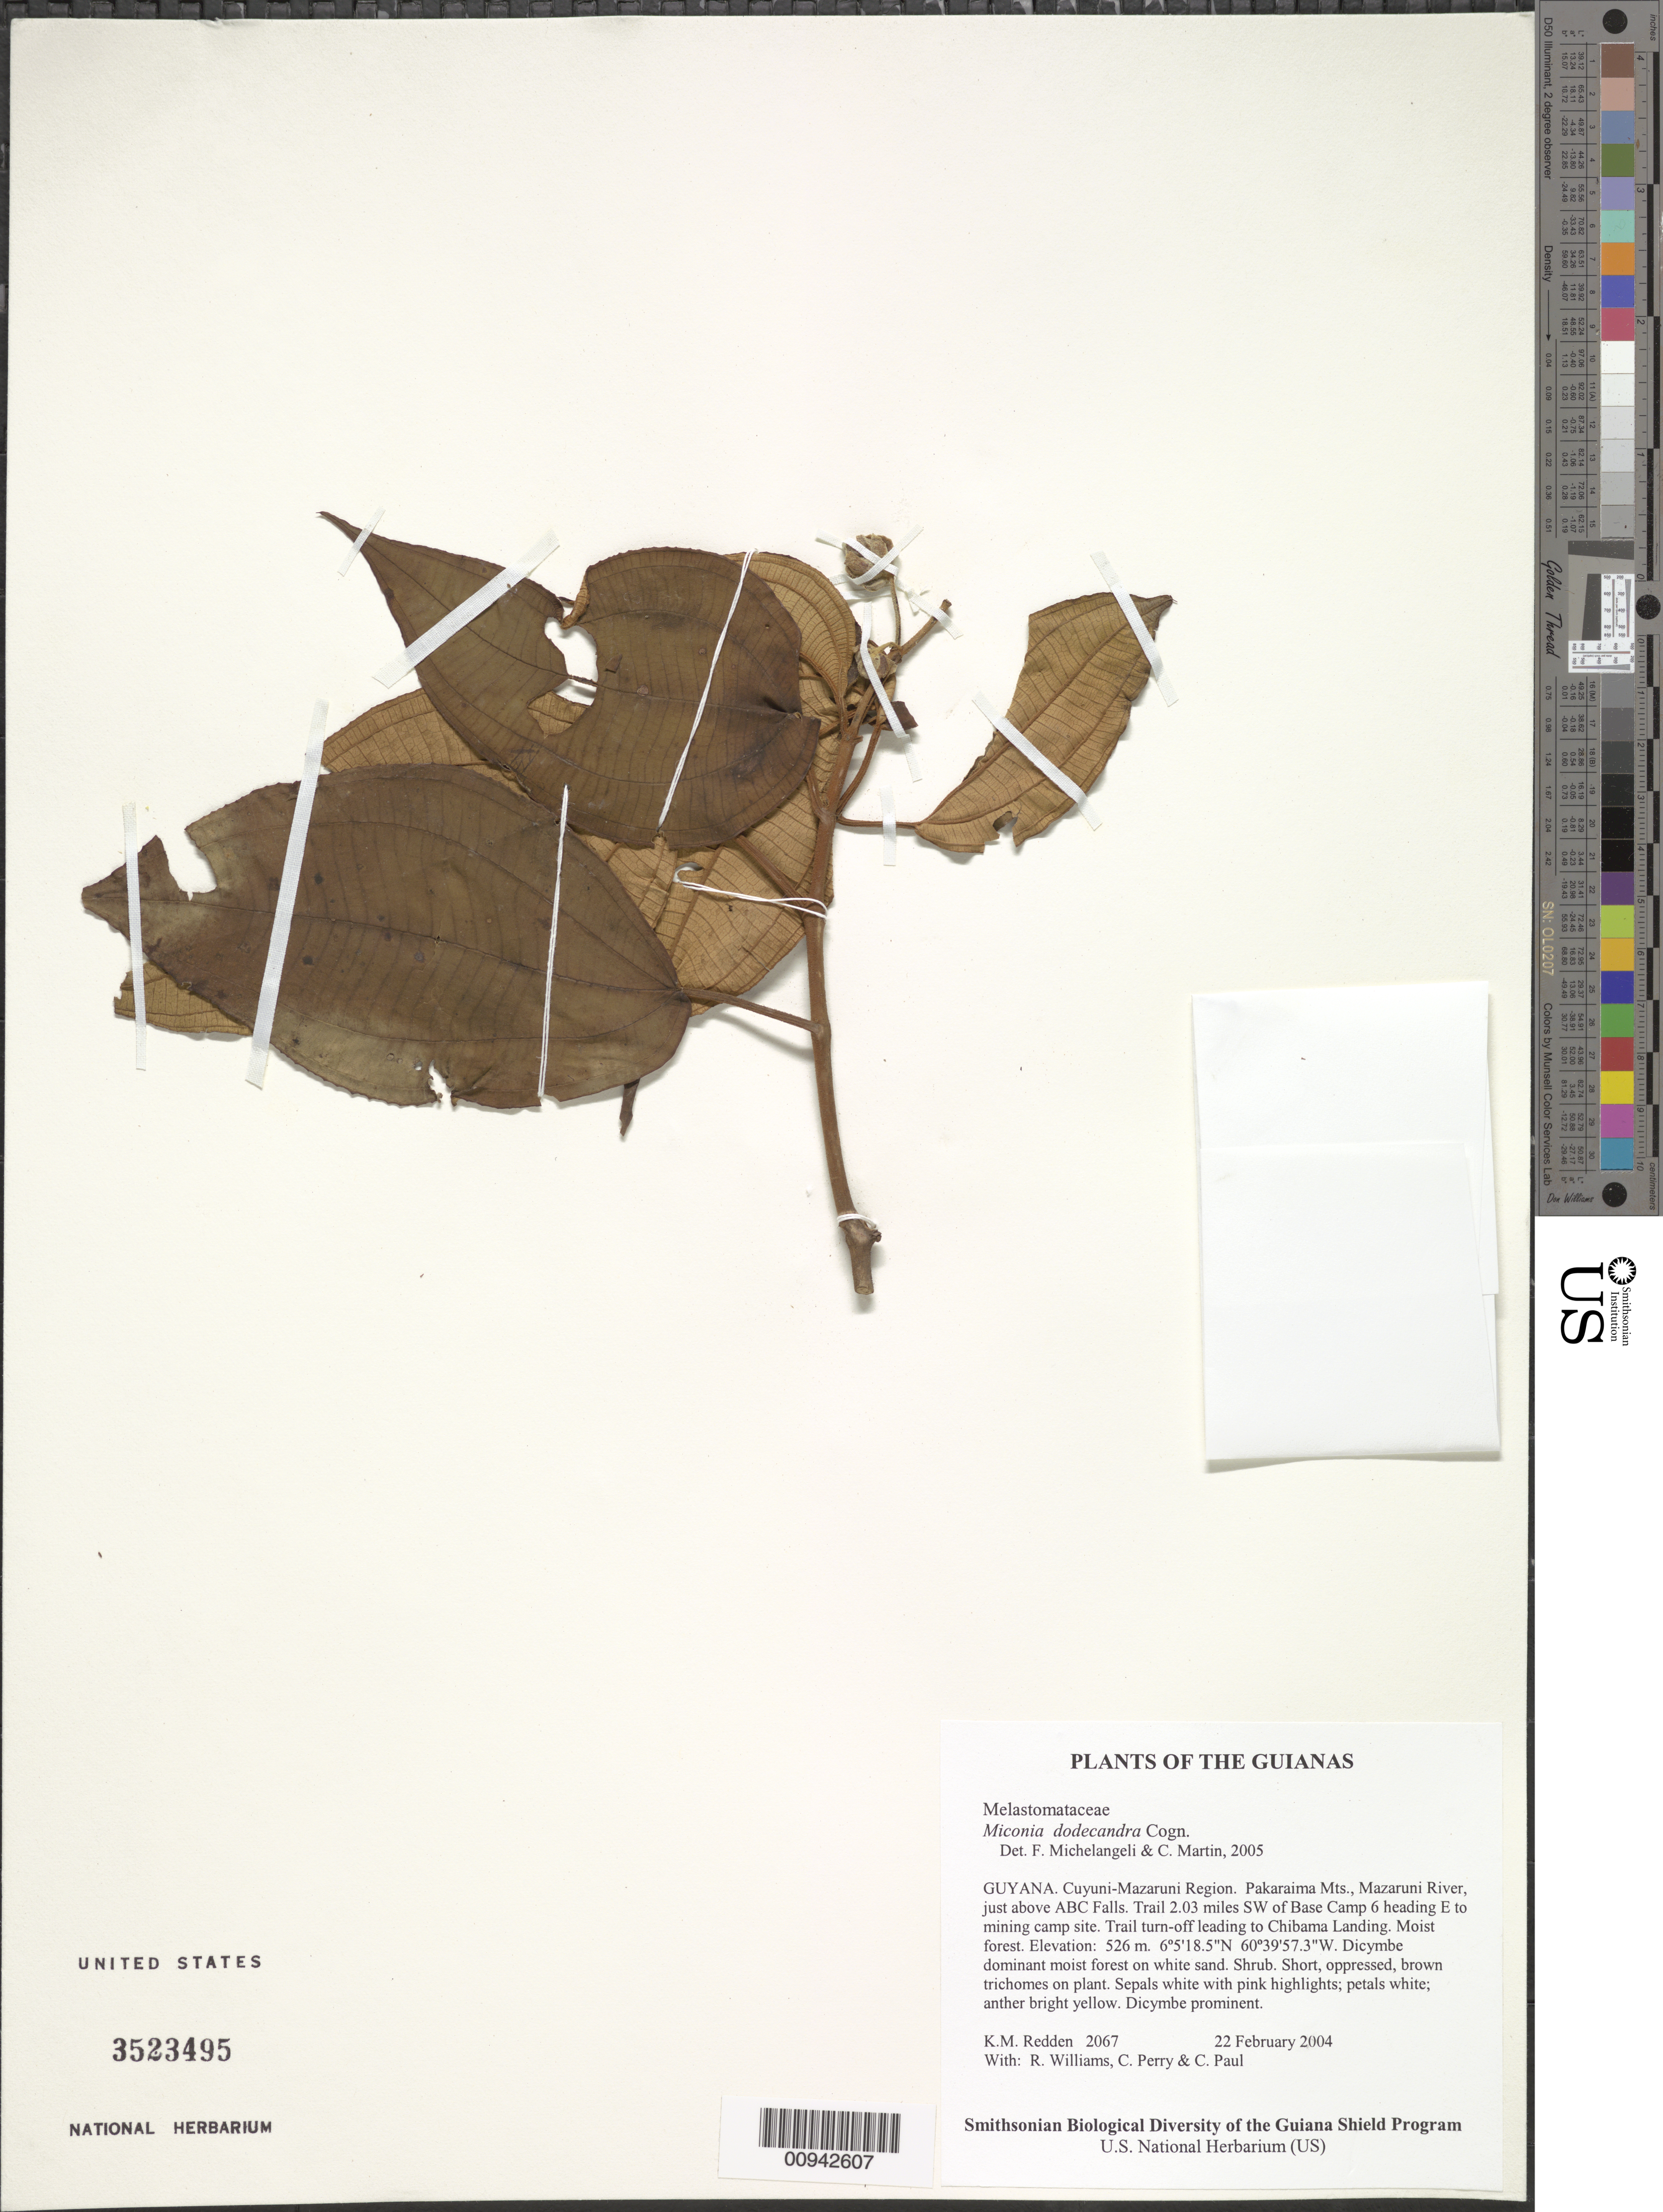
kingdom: Plantae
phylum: Tracheophyta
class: Magnoliopsida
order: Myrtales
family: Melastomataceae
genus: Miconia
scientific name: Miconia dodecandra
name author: Cogn.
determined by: Michelangeli, F. A.; Martin, C.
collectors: K. M. Redden, R. Williams, C. Perry & C. Paul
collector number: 2067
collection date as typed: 22 February 2004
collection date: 2004-02-22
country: Guyana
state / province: Cuyuni-Mazaruni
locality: Pakaraima Mts., Mazaruni River, just above ABC Falls. Trail 2.03 miles SW of Base Camp 6 heading E to mining camp site. Trail turn-off leading to Chibama Landing. Moist forest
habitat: Dicymbe dominant moist forest on white sand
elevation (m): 526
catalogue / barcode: US 3523495